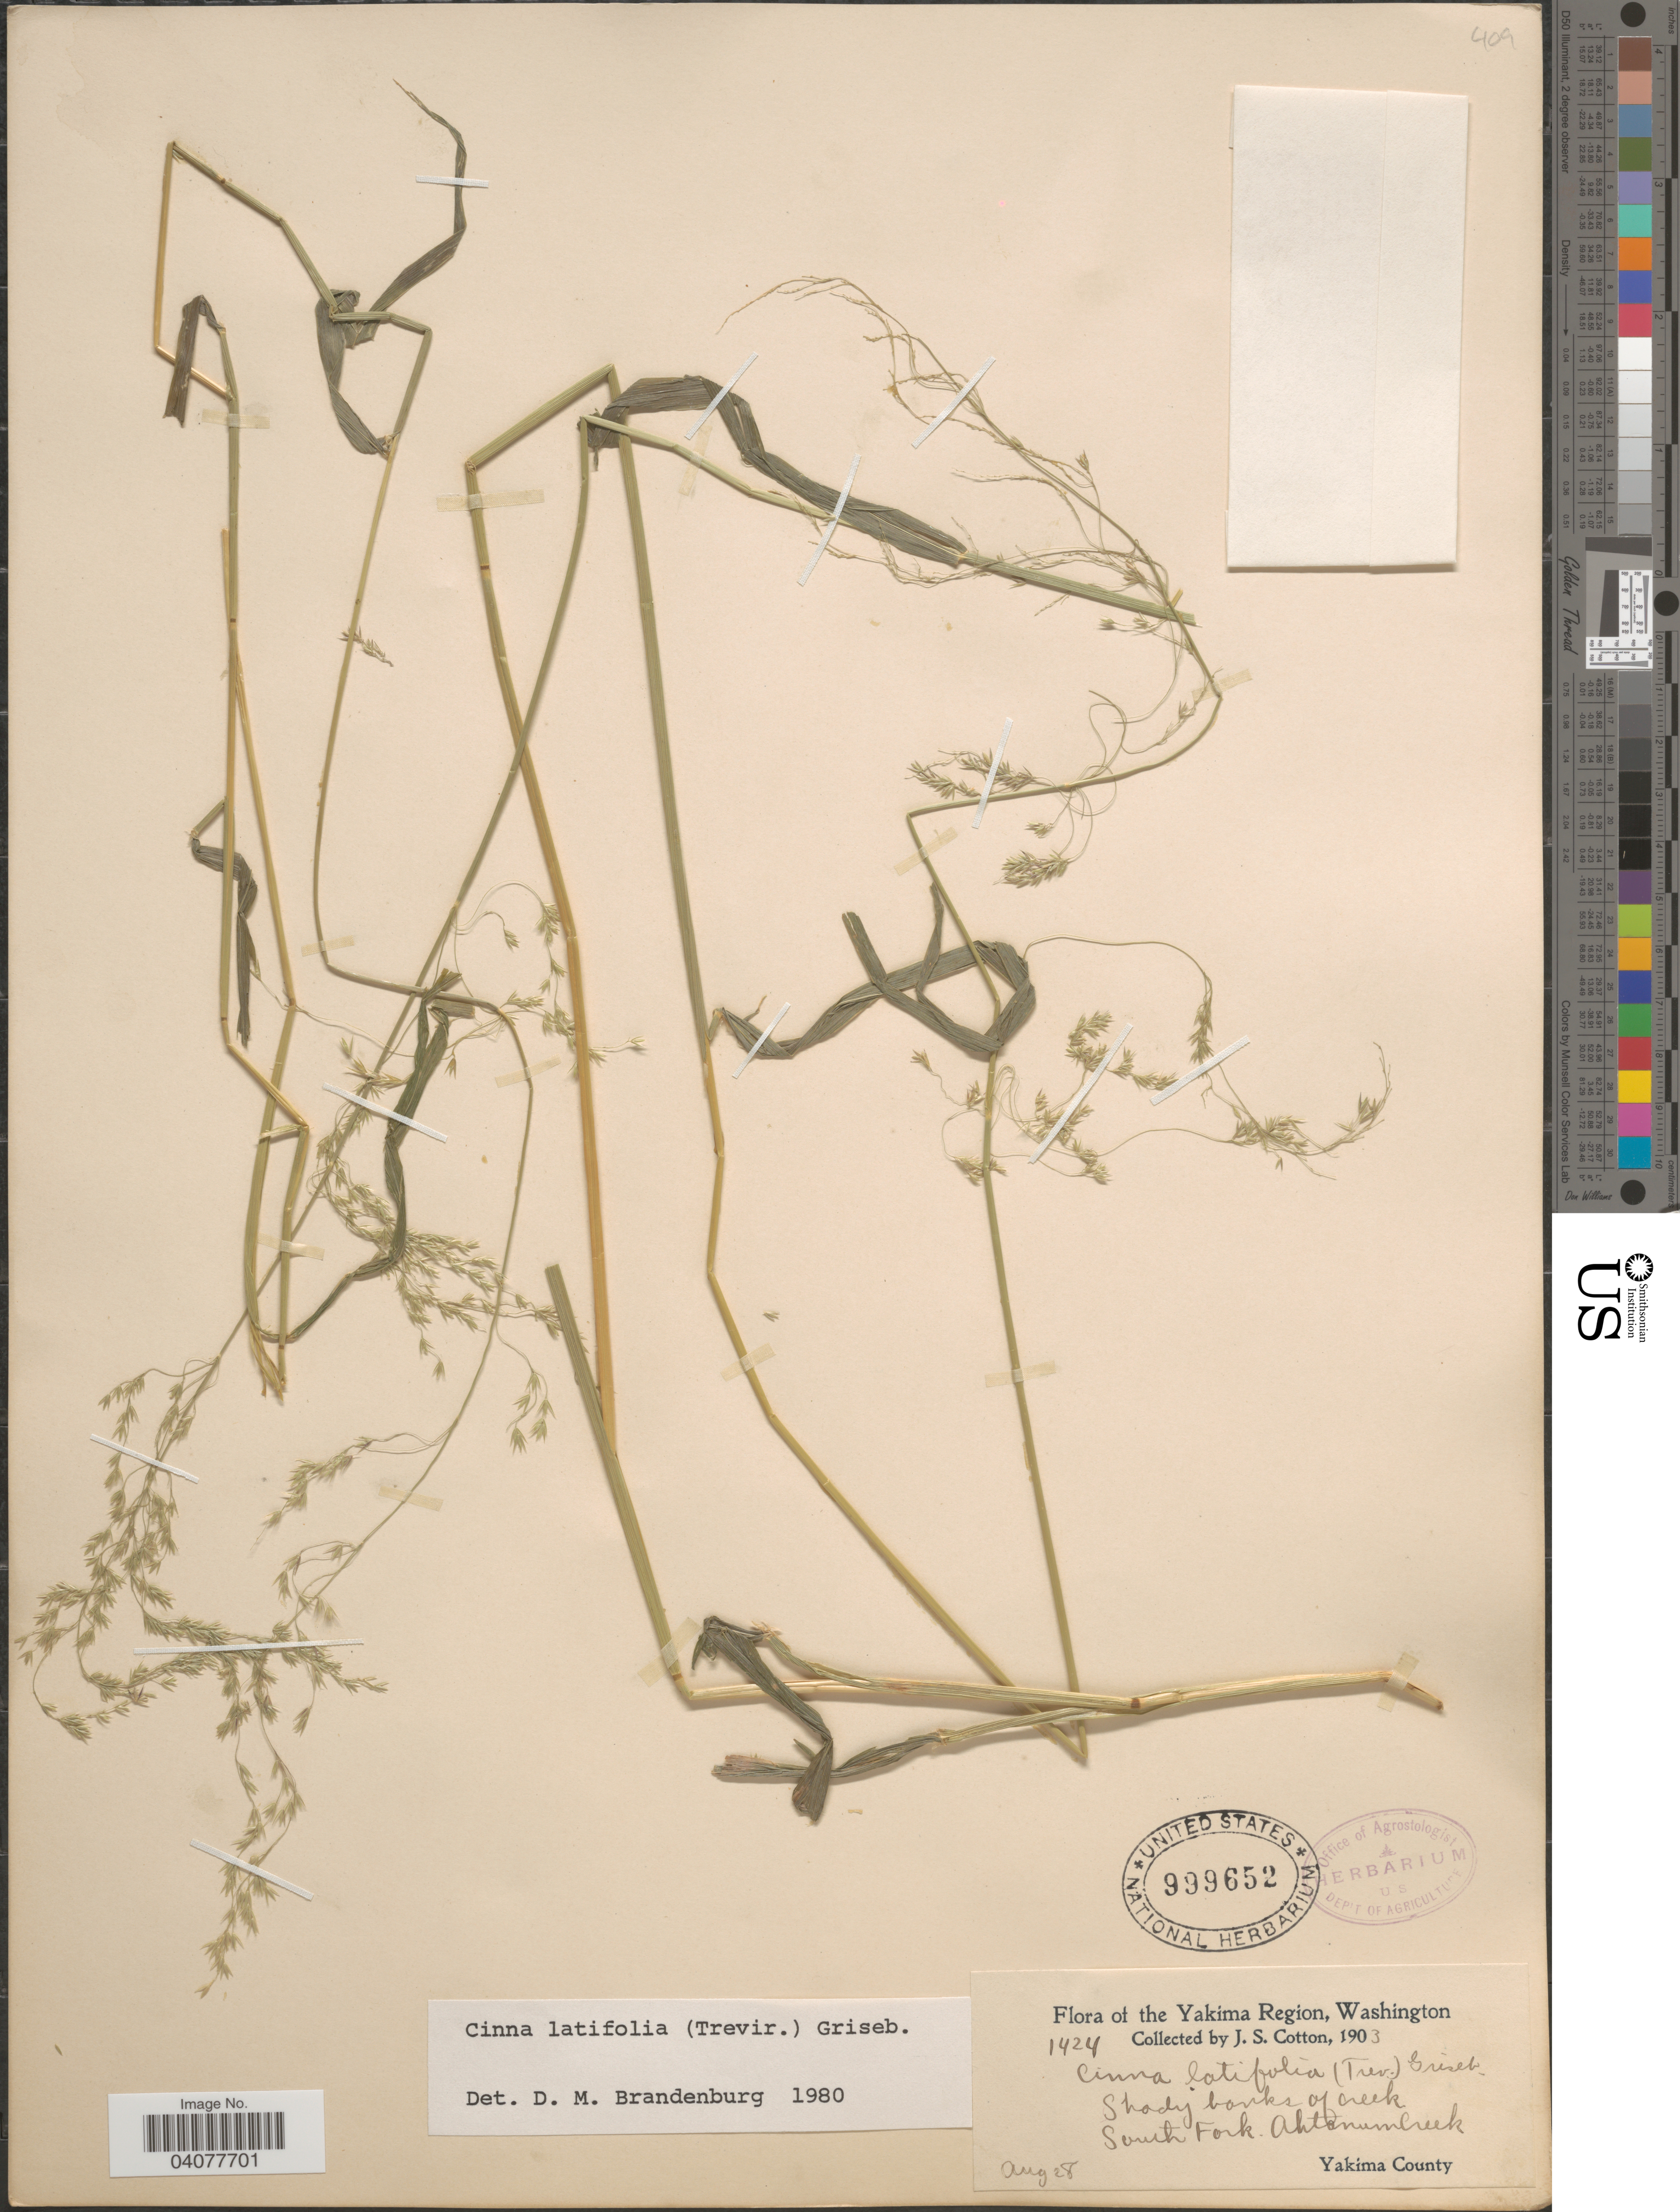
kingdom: Plantae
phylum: Tracheophyta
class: Liliopsida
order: Poales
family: Poaceae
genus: Cinna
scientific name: Cinna latifolia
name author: (Trevir. ex Goeppert) Griseb.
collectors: J. S. Cotton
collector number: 1424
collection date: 1903-08-28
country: United States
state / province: Washington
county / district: Yakima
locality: Yakima Region. Shady banks of creek. South Fork. Ahtanum Creek.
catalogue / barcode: US 999652